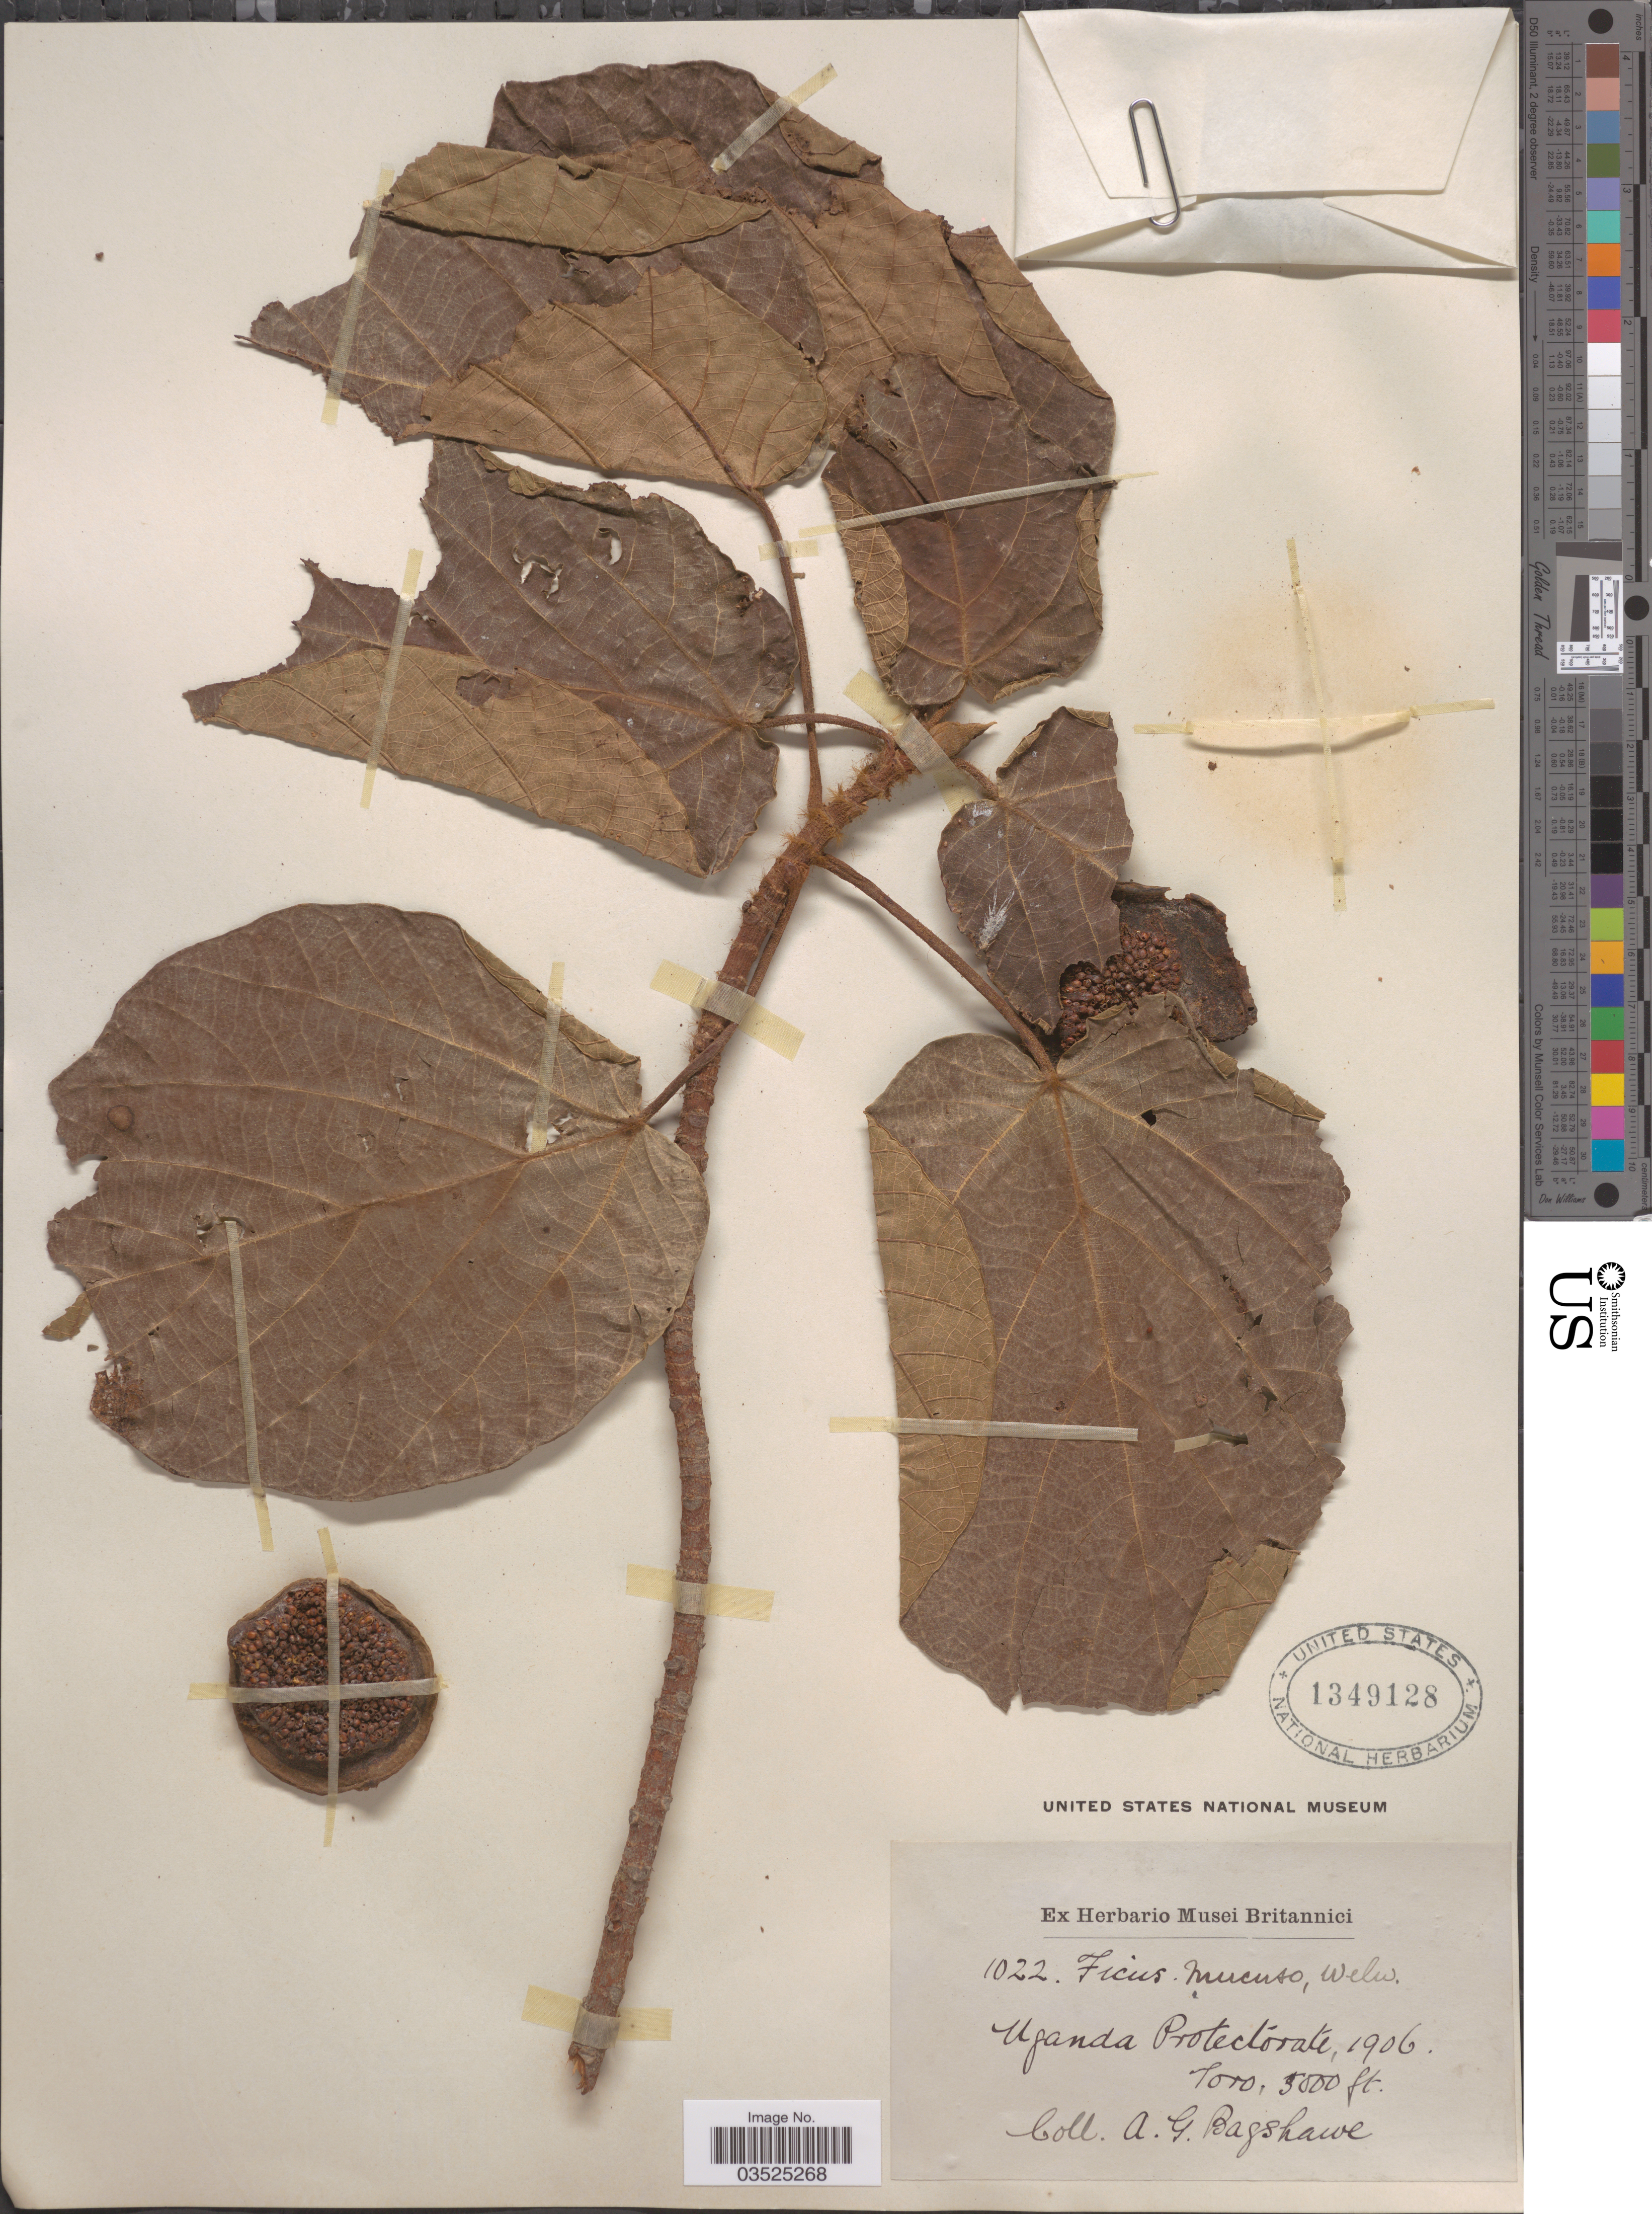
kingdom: Plantae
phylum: Tracheophyta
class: Magnoliopsida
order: Rosales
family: Moraceae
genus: Ficus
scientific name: Ficus mucuso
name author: Welw. ex Ficalho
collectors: A. Bagshawe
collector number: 1022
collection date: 1906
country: Uganda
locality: Uganda Protectorate. Toro.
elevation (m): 1524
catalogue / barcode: US 1349128